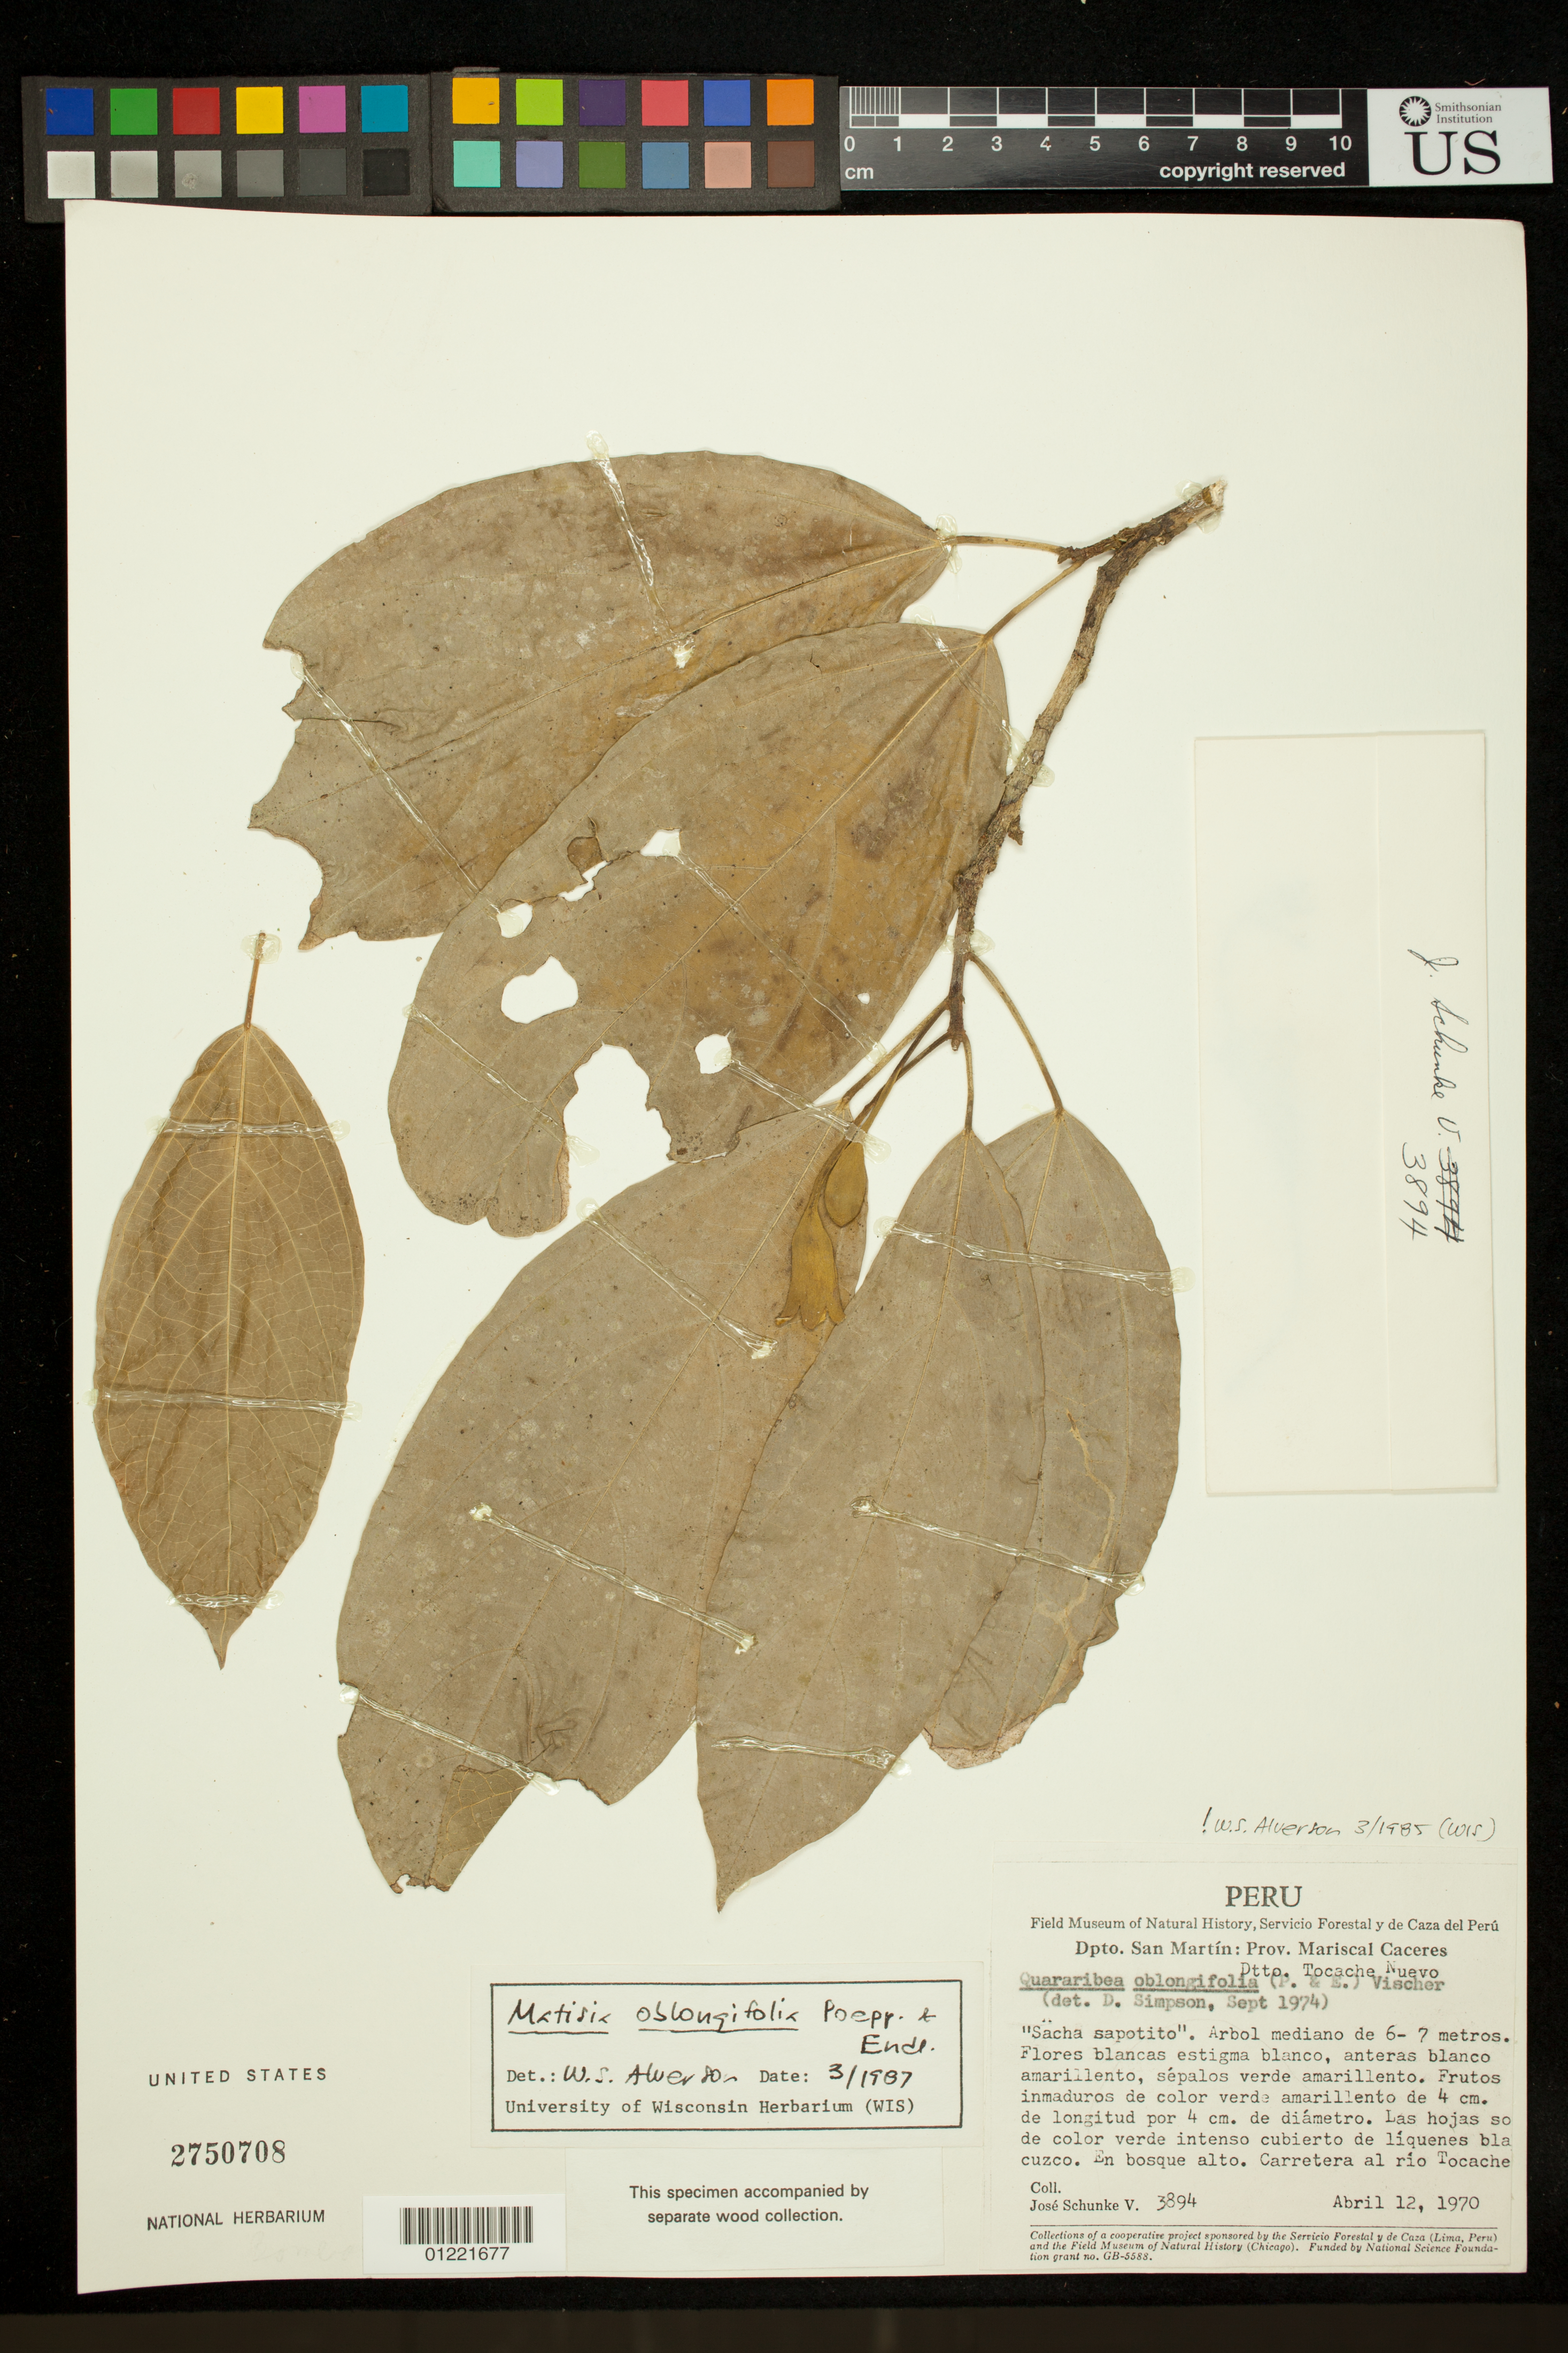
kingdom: Plantae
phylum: Tracheophyta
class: Magnoliopsida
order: Malvales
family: Malvaceae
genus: Matisia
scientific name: Matisia obliquifolia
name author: Standl.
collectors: J. Schunke Vigo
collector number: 3894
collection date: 1970-04-12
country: Peru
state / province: San Martín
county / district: Mariscal Cáceres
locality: Prov. Mariscal Caceres. Dtto. Tocache Nuevo. Carretera al rio Tocache.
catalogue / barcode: US 2750708